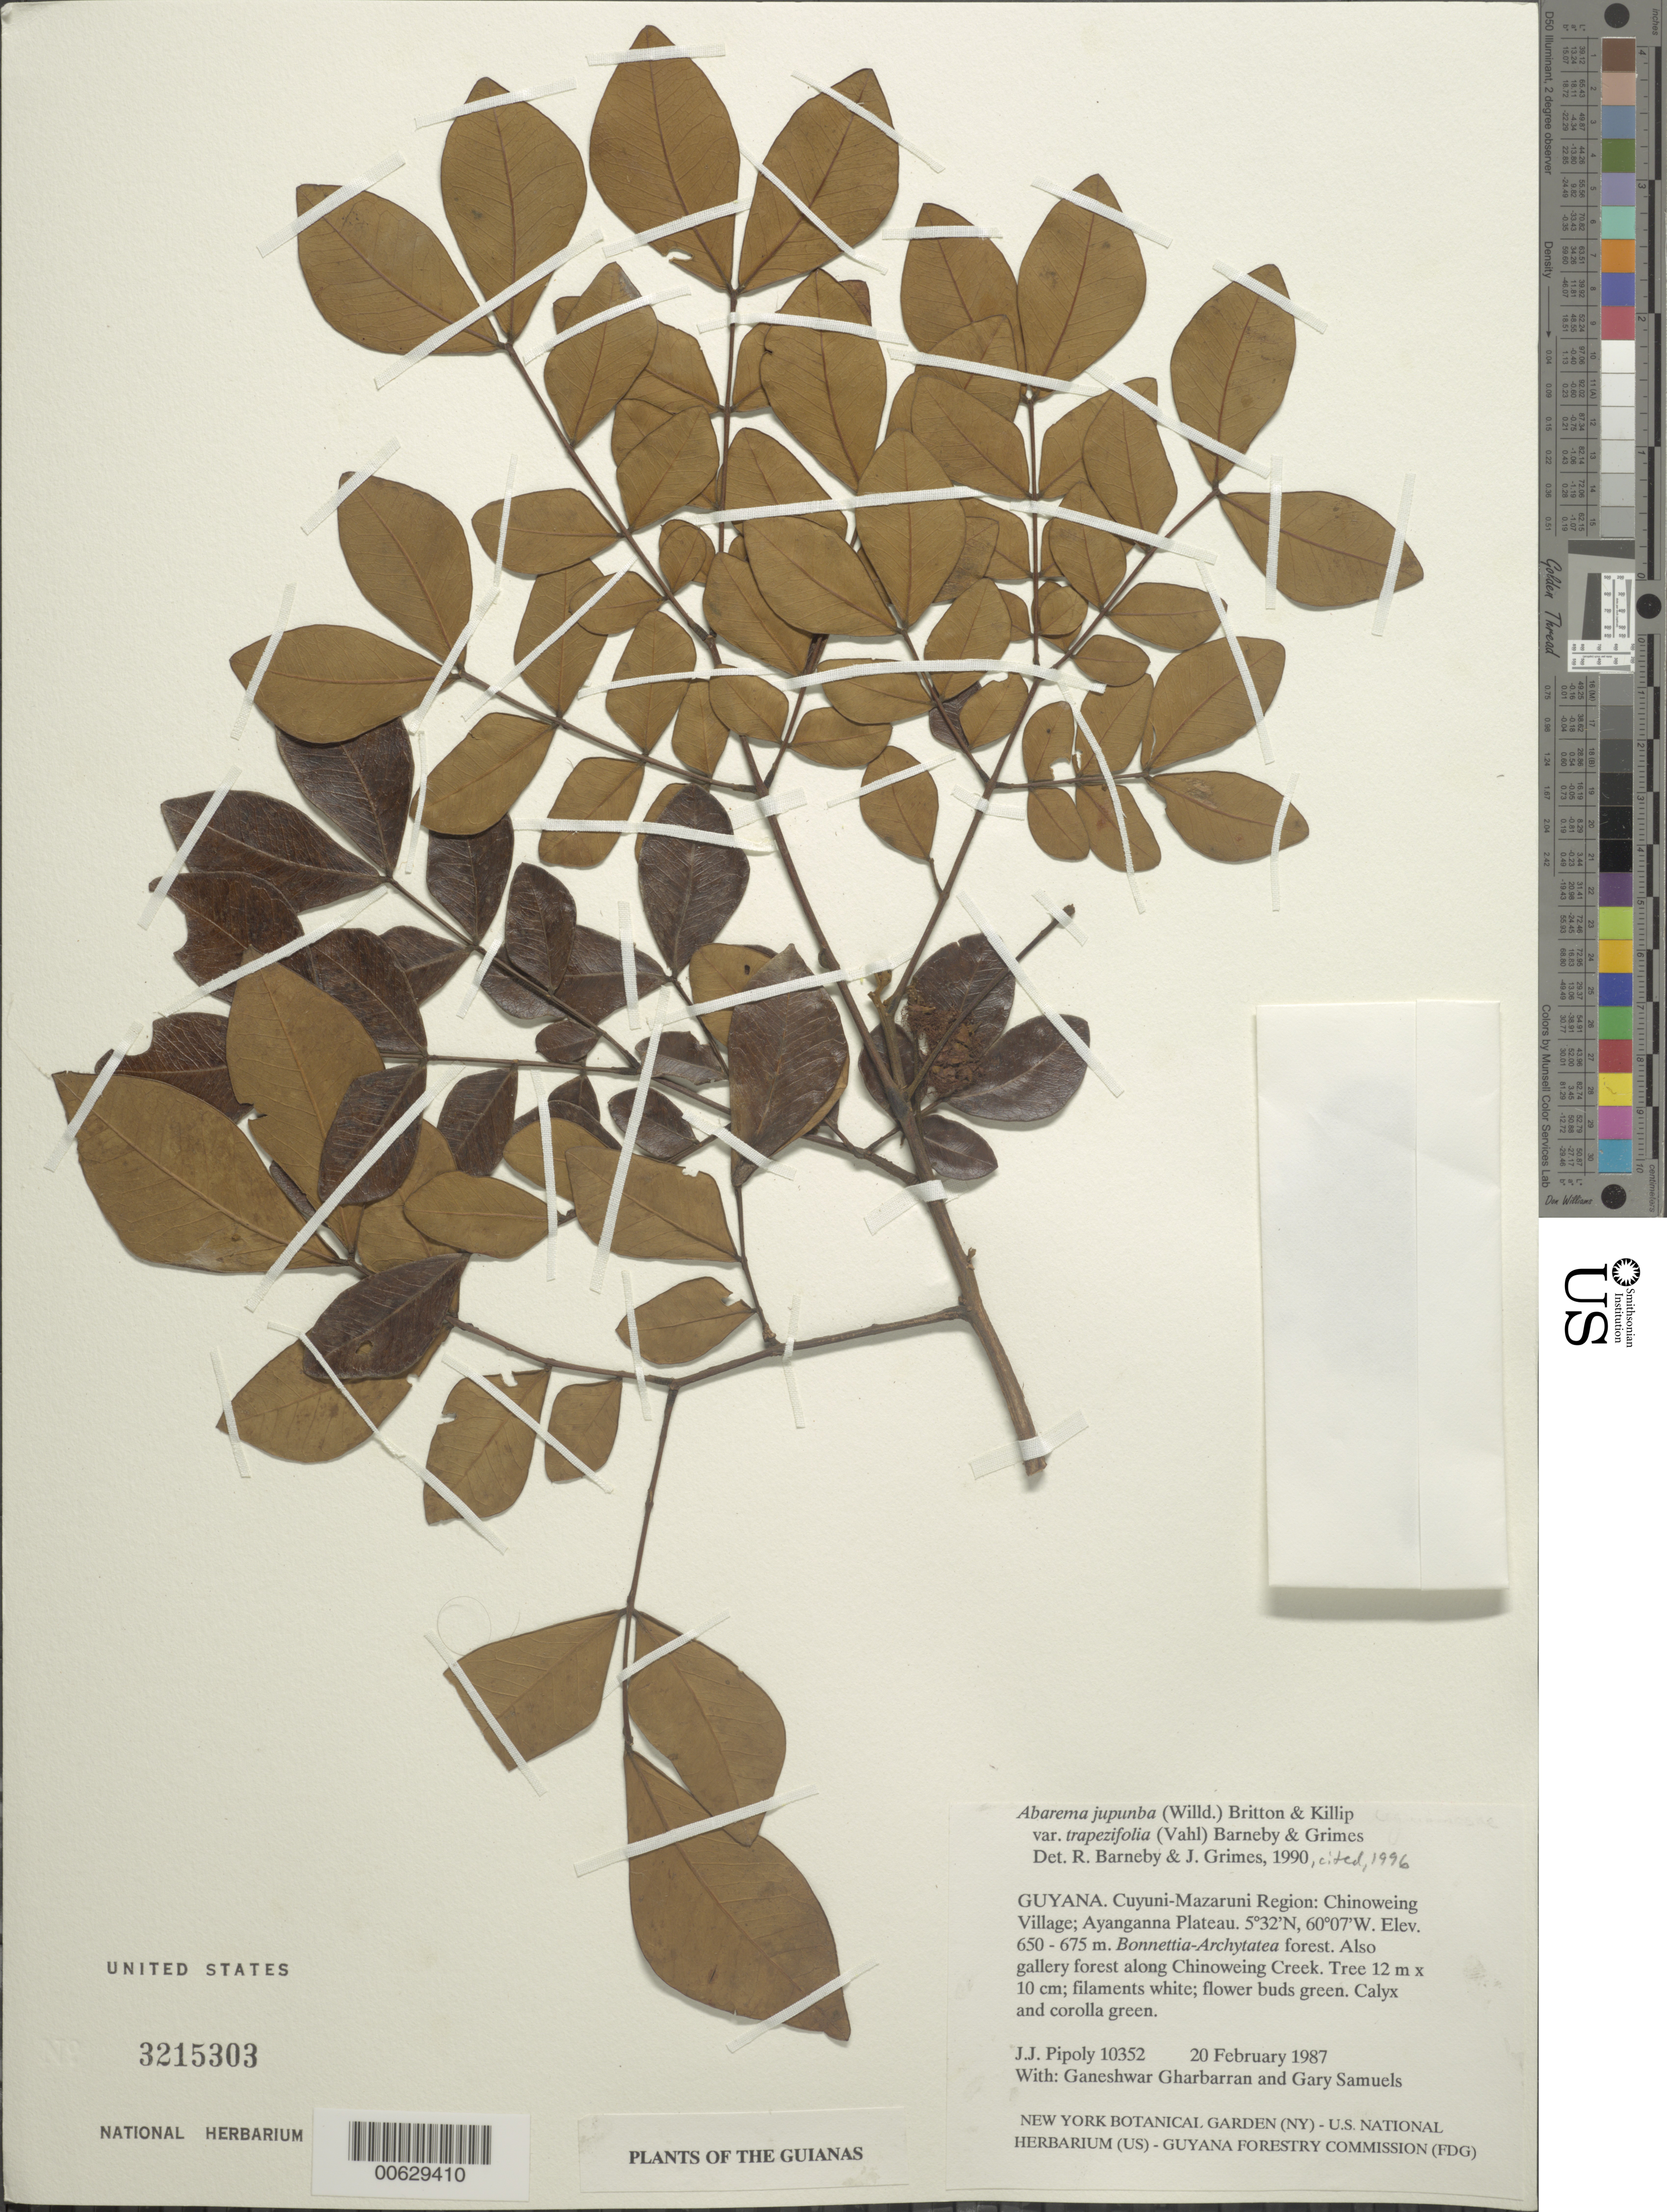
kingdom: Plantae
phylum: Tracheophyta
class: Magnoliopsida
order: Fabales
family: Fabaceae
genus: Jupunba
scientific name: Jupunba trapezifolia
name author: (Vahl) Moldenke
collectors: J. J. Pipoly, G. Gharbarran & G. Samuels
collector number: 10352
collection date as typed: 20 February 1987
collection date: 1987-02-20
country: Guyana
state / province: Cuyuni-Mazaruni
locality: Chinoweing Village; Ayanganna Plateau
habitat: Bonnetia-Archytaea forest. Also gallery forest along Chinoweing Creek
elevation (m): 650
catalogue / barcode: US 3215303